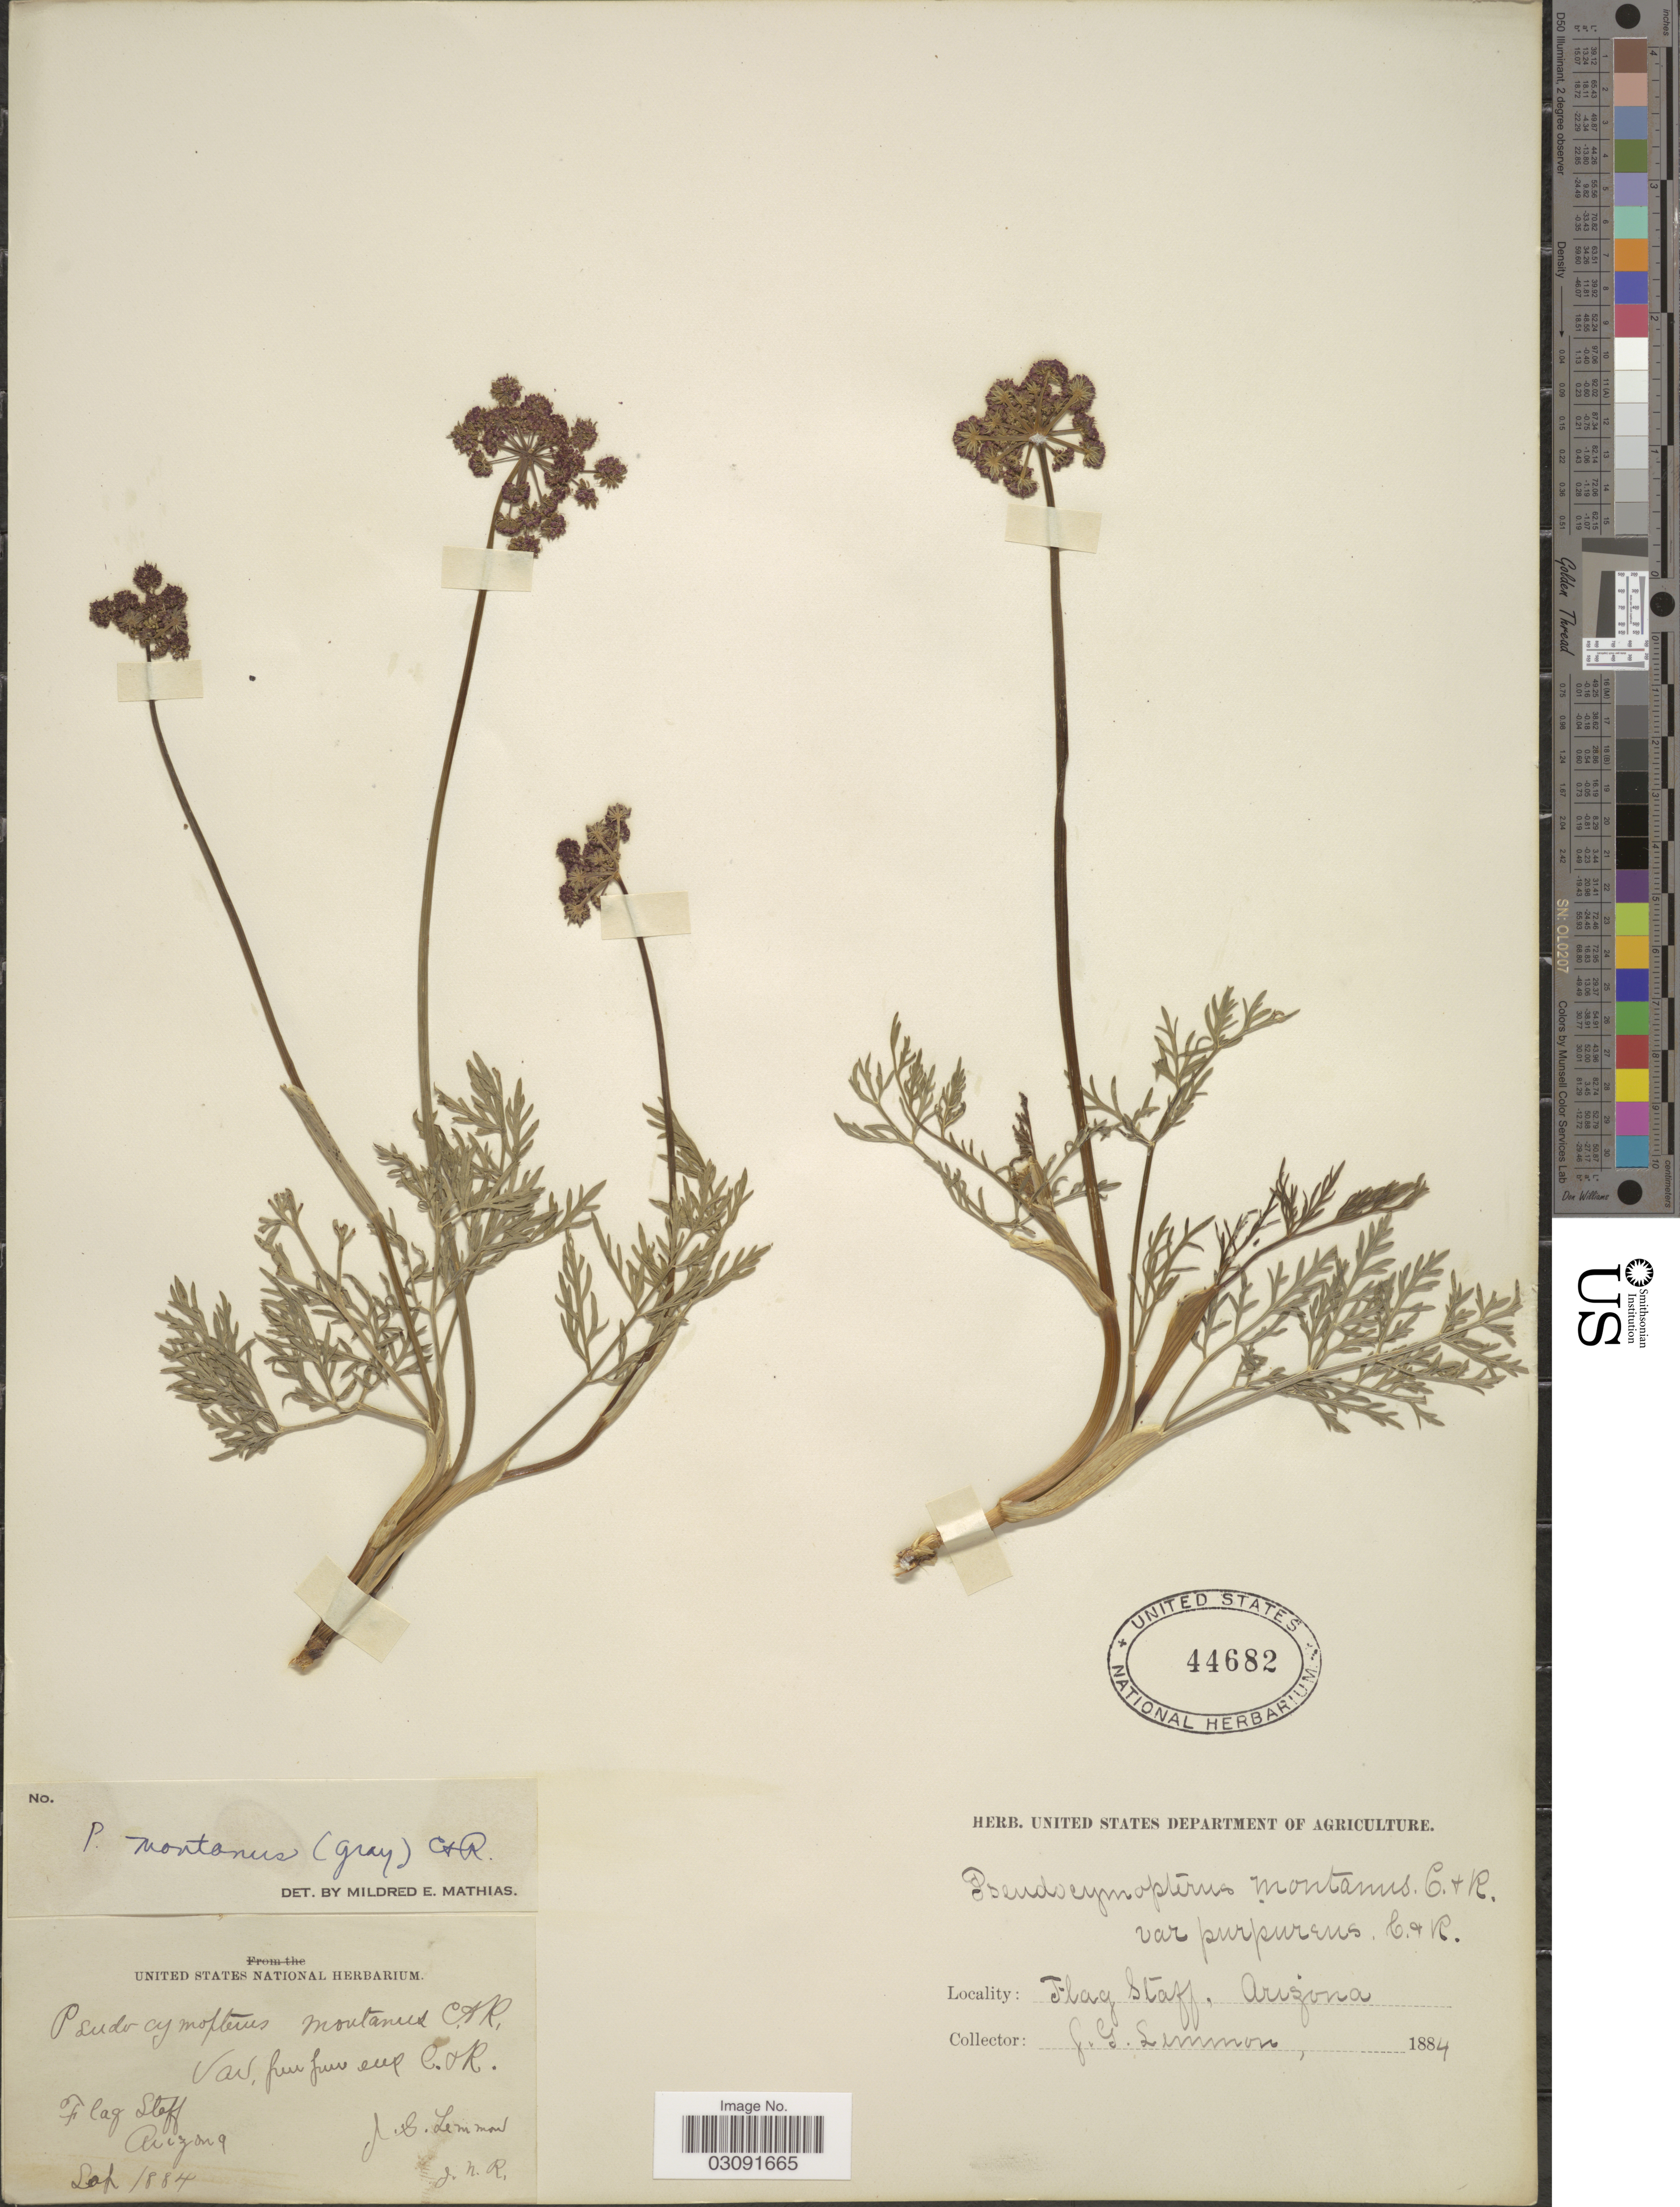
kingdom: Plantae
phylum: Tracheophyta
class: Magnoliopsida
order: Apiales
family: Apiaceae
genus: Pseudocymopterus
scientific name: Pseudocymopterus montanus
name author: (A. Gray) J.M. Coult. & Rose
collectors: J. Lemmon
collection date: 1884-09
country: United States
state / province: Arizona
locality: Flagstaff.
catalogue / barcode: US 44682